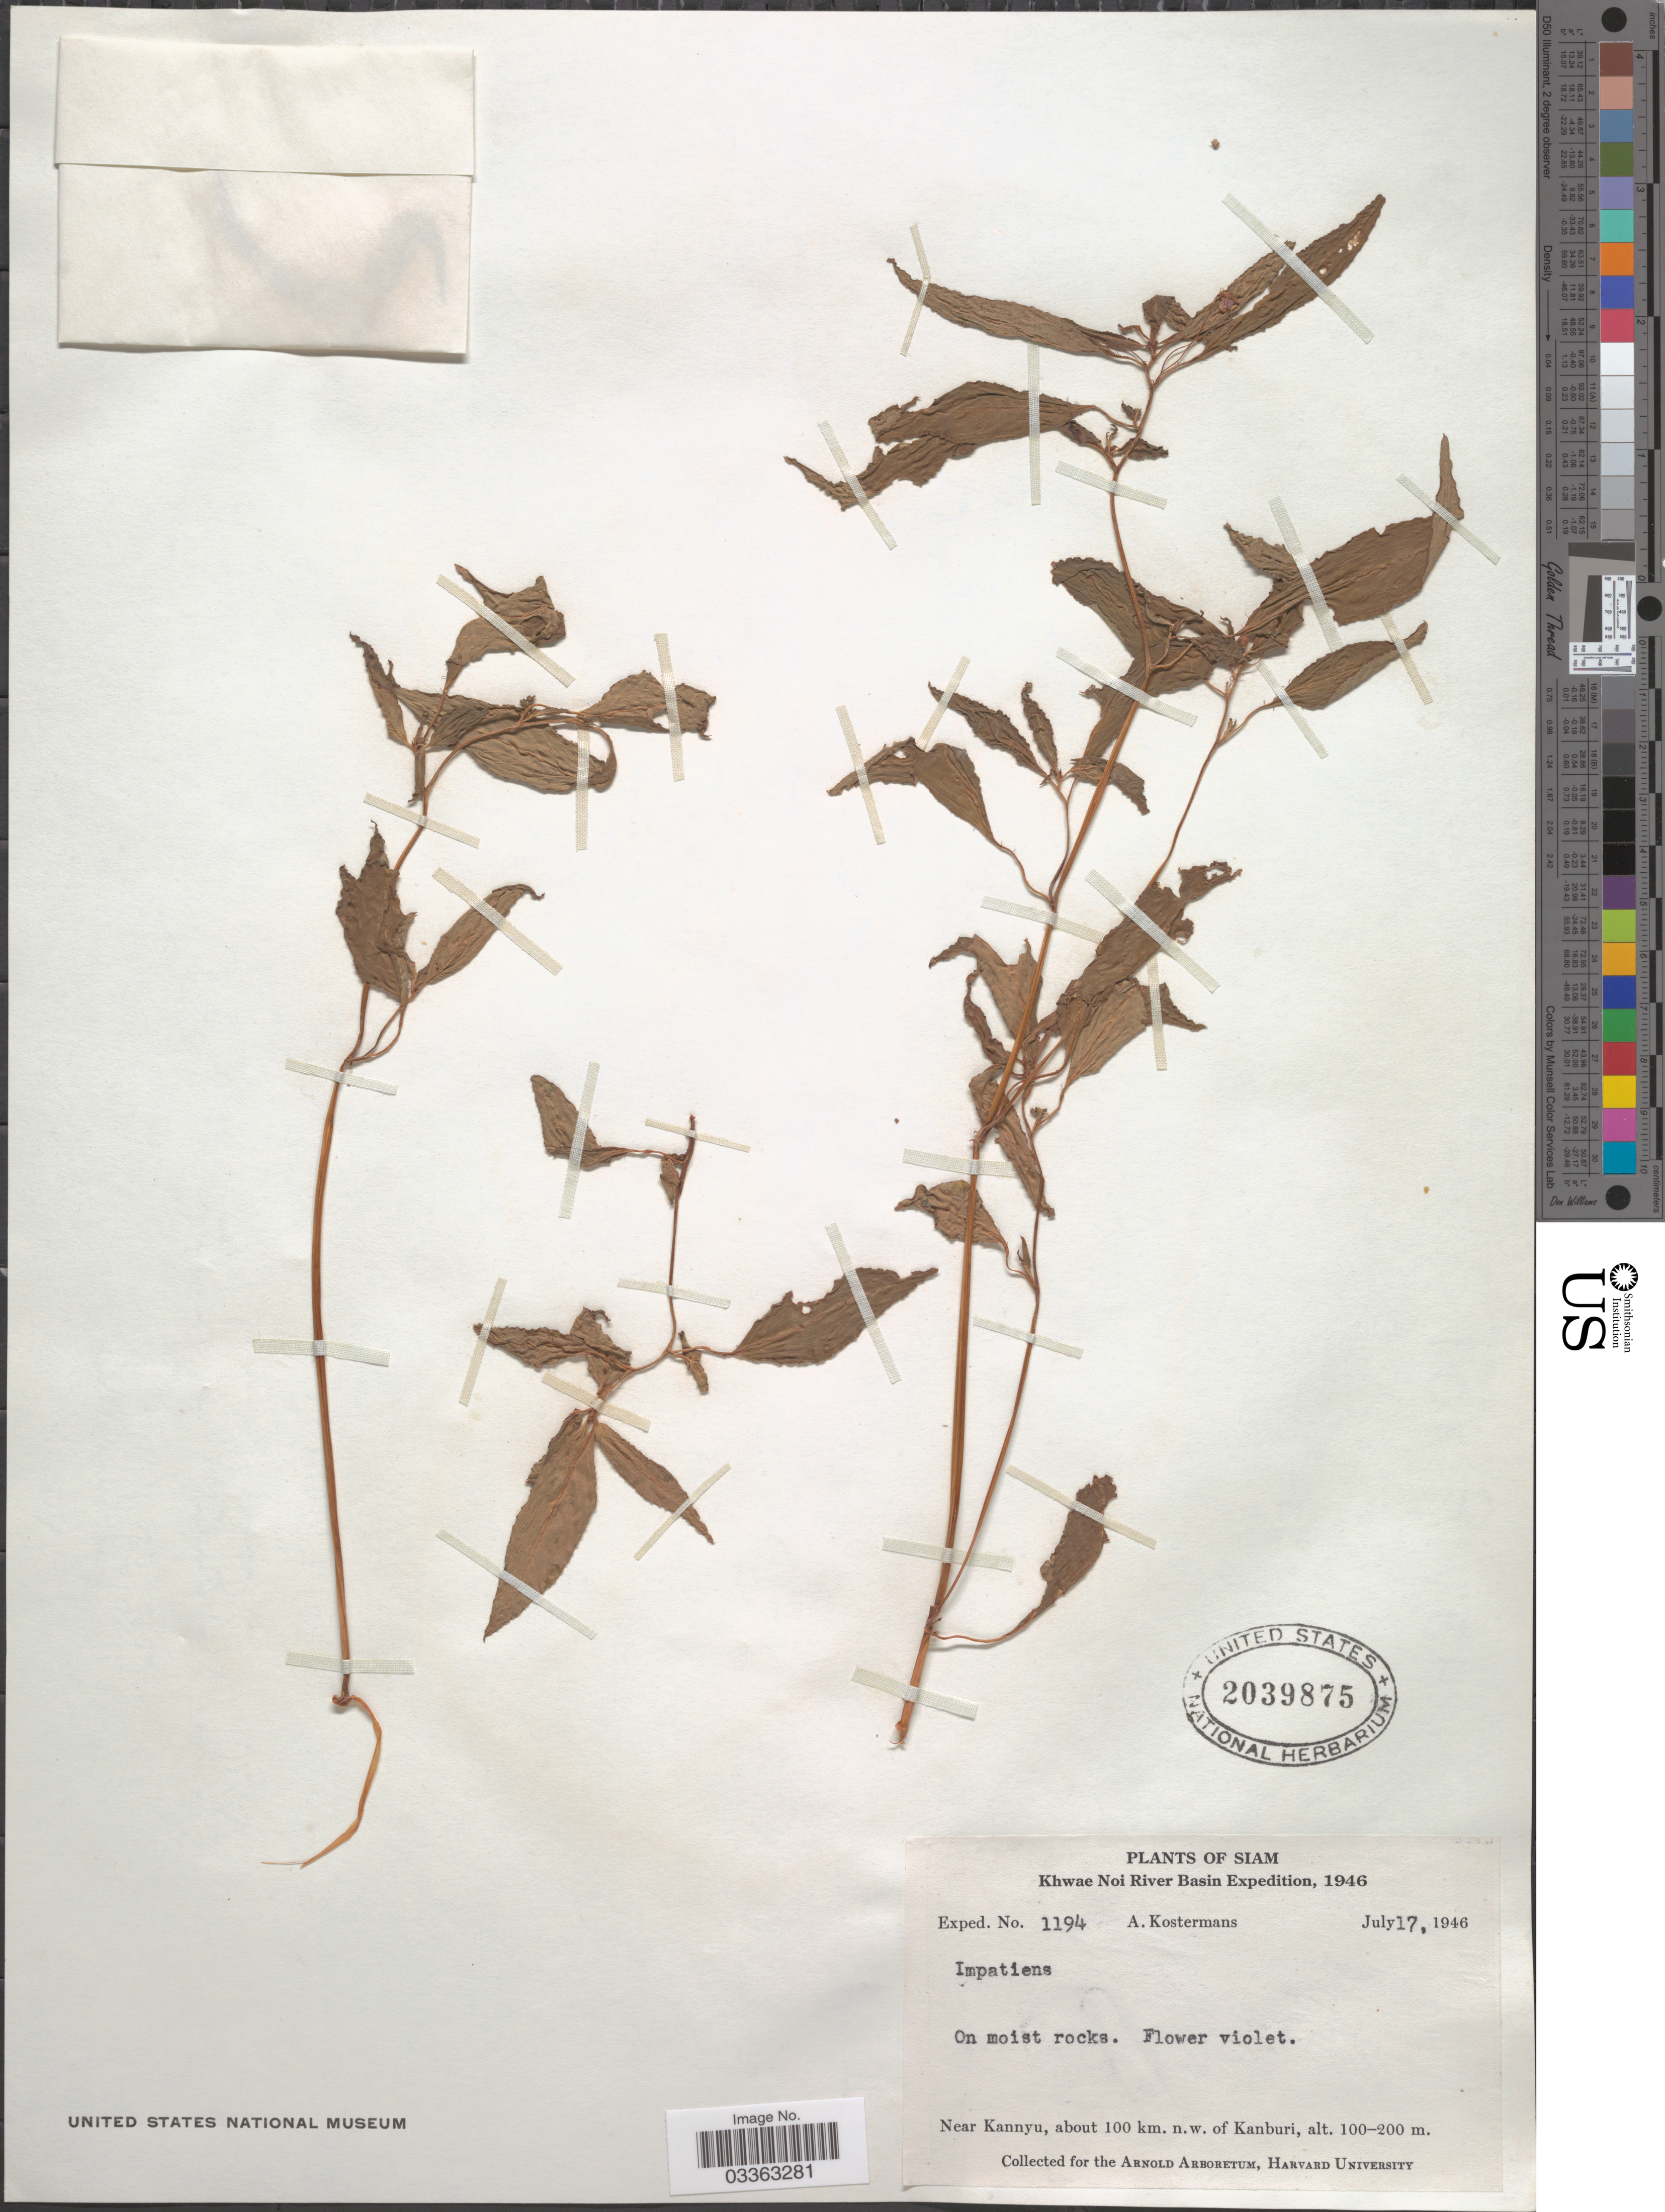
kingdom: Plantae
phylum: Tracheophyta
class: Magnoliopsida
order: Ericales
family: Balsaminaceae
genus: Impatiens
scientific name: Impatiens sp.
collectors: A. J. G. Kostermans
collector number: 1194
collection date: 1946-07-17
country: Thailand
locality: Siam. Near Kannyu, about 100 km. n.w. of Kanburi.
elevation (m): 100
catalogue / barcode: US 2039875